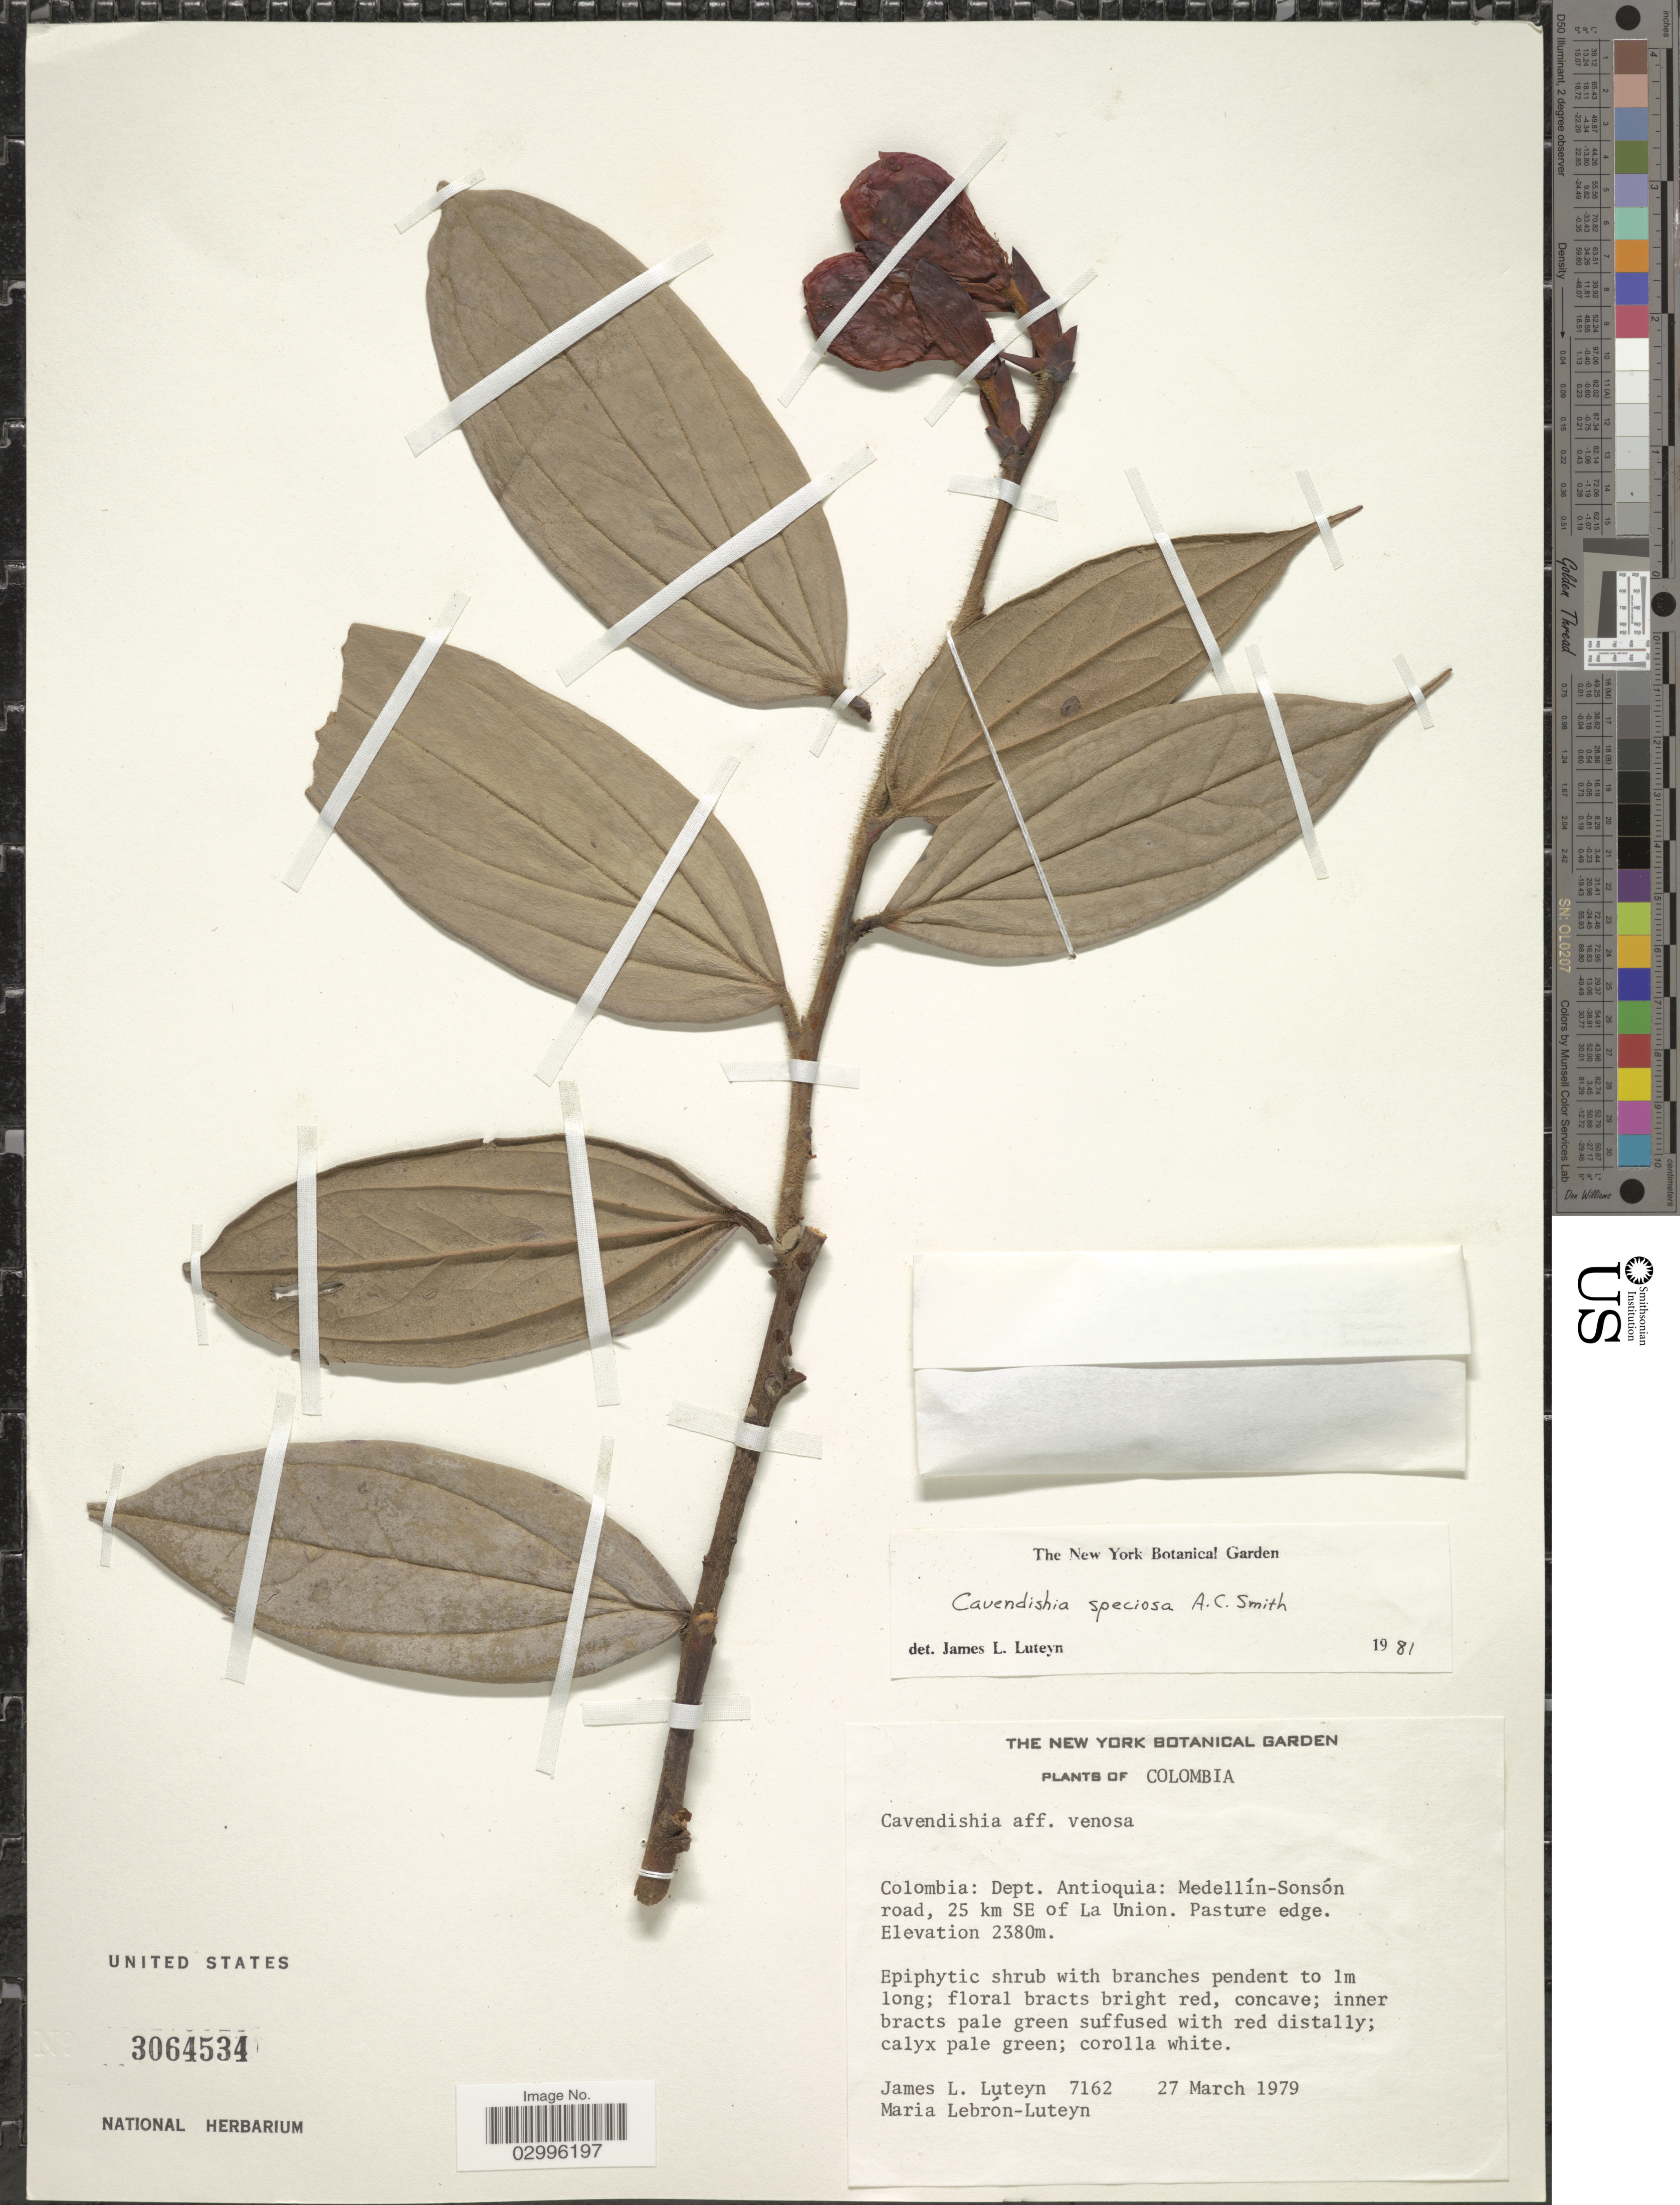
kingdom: Plantae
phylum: Tracheophyta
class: Magnoliopsida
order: Ericales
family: Ericaceae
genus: Cavendishia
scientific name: Cavendishia speciosa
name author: A.C. Sm.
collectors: J. L. Luteyn & M. L. Lebrón-Luteyn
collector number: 7162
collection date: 1979-03-27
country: Colombia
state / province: Antioquia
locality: Dept. Antioquia: Medellín-Sonsón road, 25 km SE of La Union. Pasture edge.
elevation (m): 2380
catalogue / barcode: US 3064534